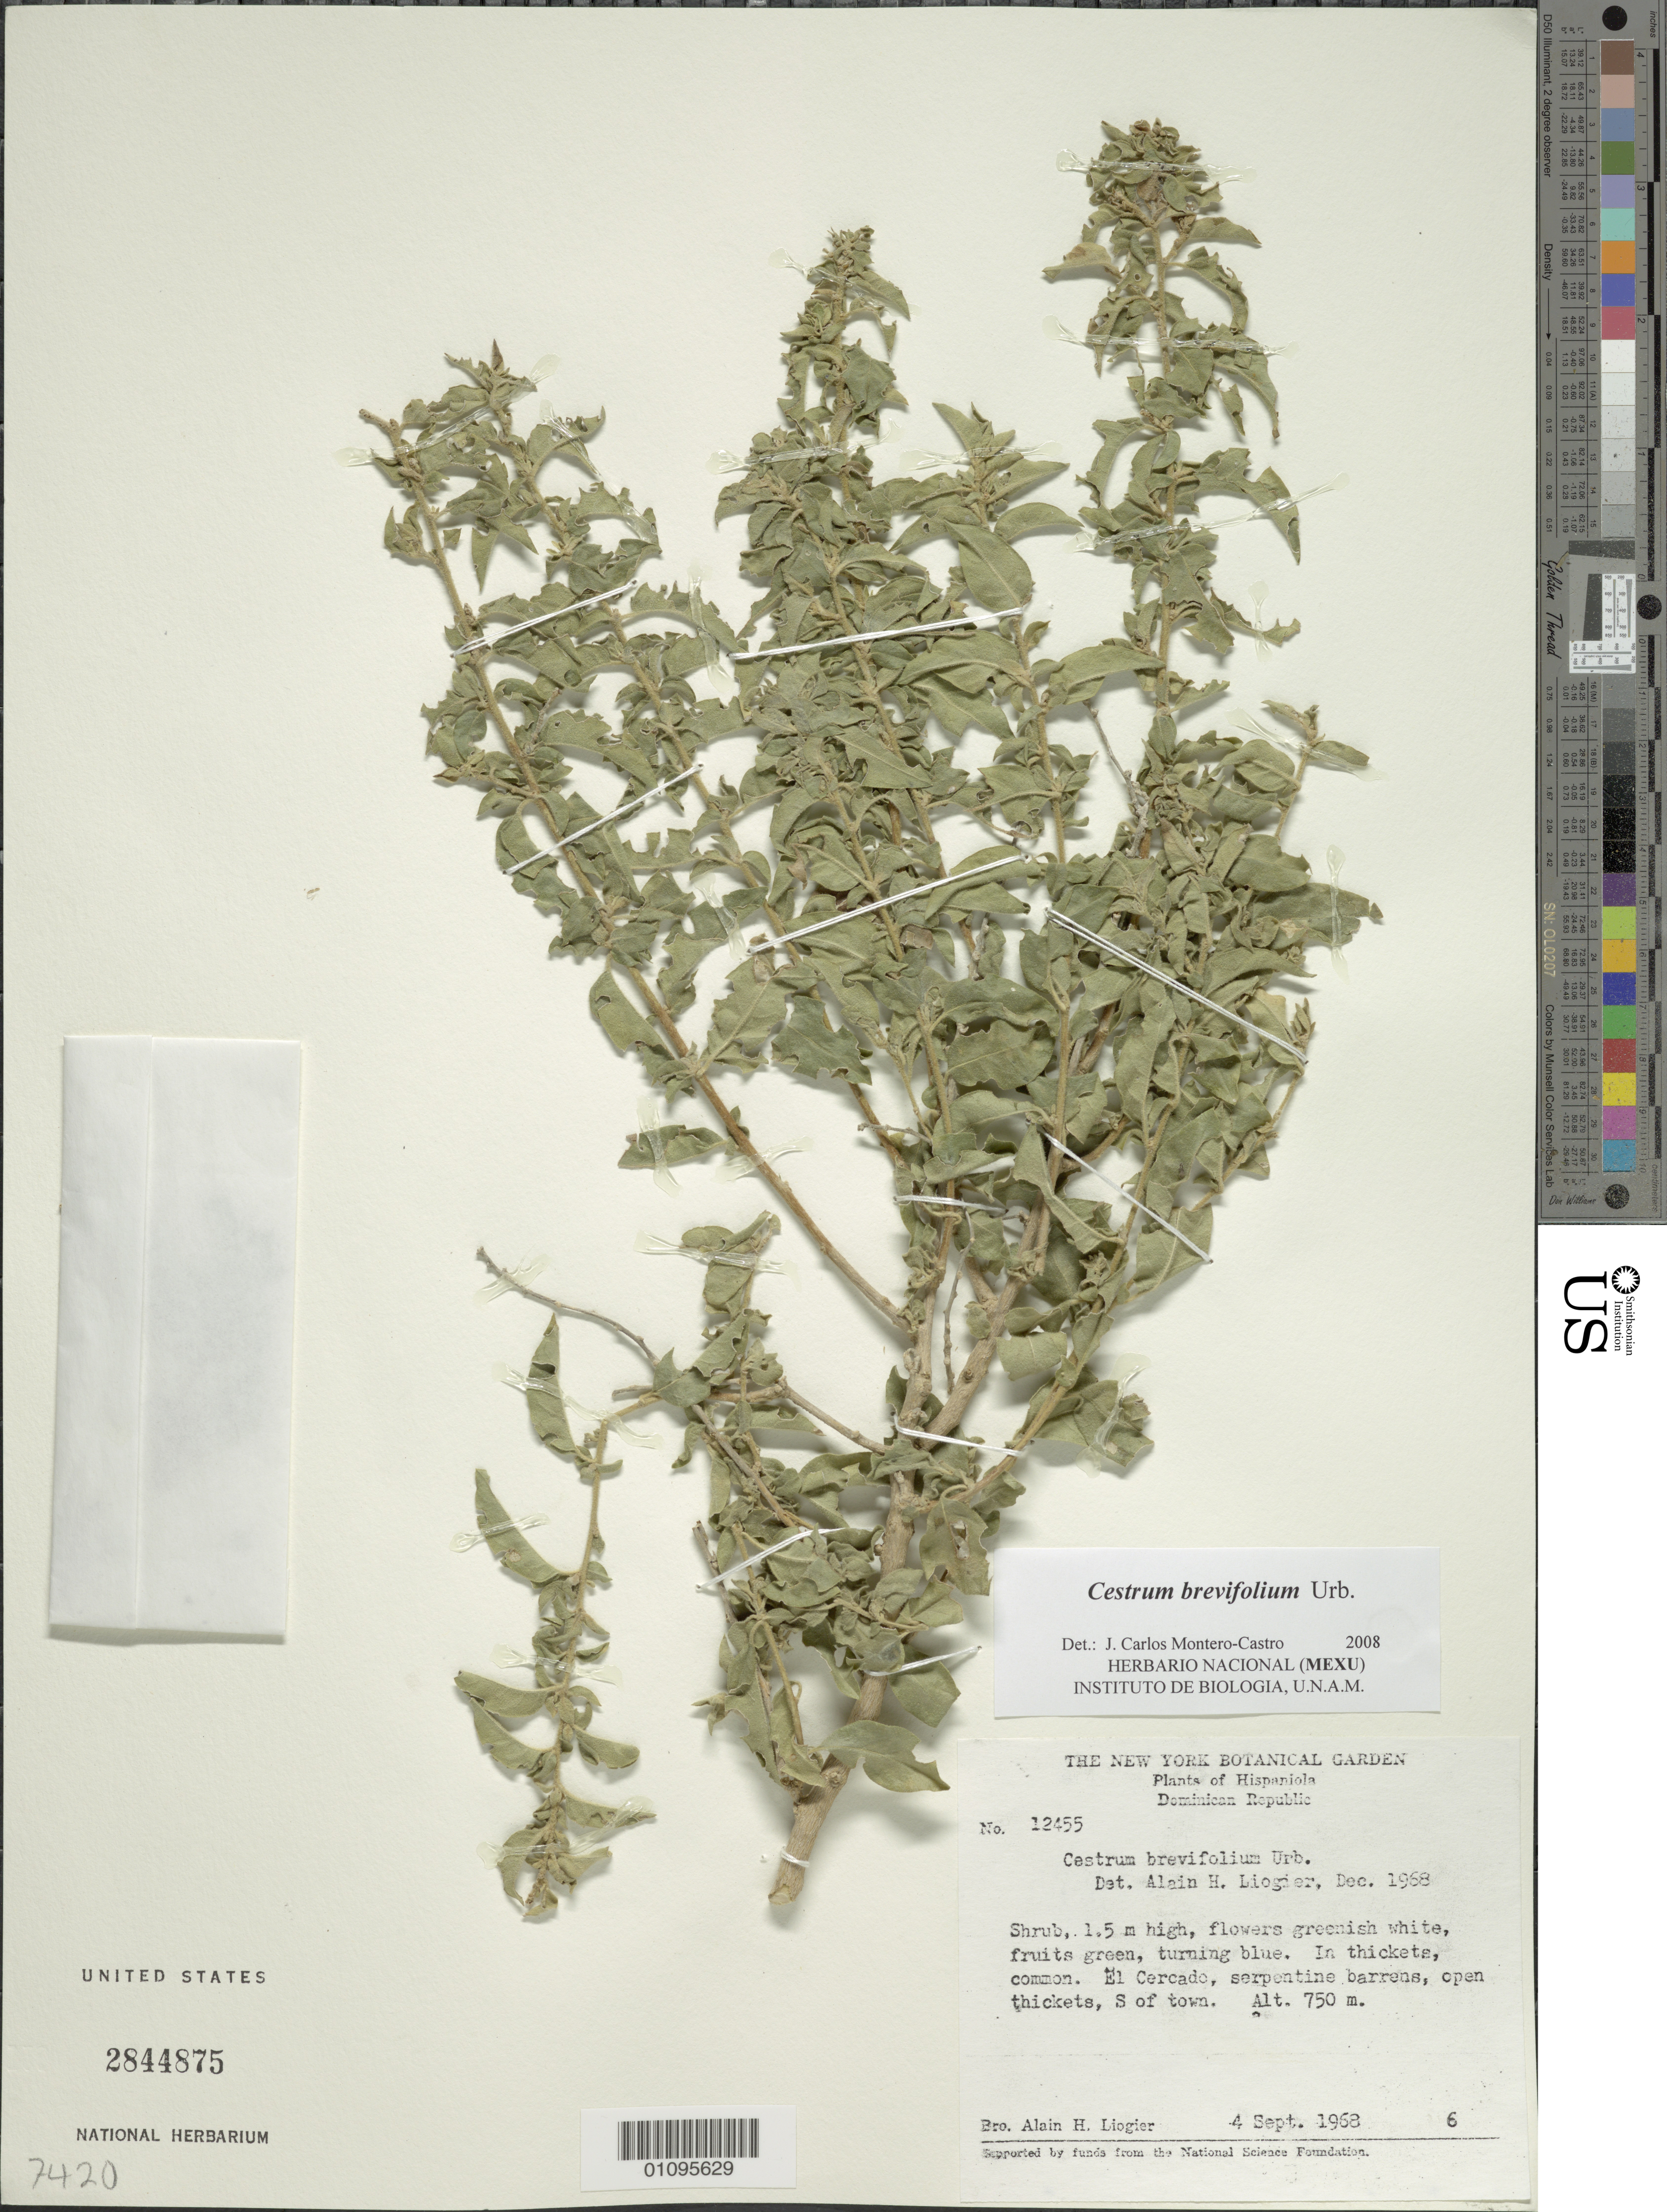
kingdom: Plantae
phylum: Tracheophyta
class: Magnoliopsida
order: Solanales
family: Solanaceae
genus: Cestrum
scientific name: Cestrum brevifolium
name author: Urb.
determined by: Montero-Castro, J. C.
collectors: A. H. Liogier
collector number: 12455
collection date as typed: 04 Sep 1968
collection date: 1968-09-04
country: Dominican Republic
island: Hispaniola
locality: El Cercado, S of town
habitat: Serpentine barrens, open thickets; common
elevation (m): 750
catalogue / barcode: US 2844875